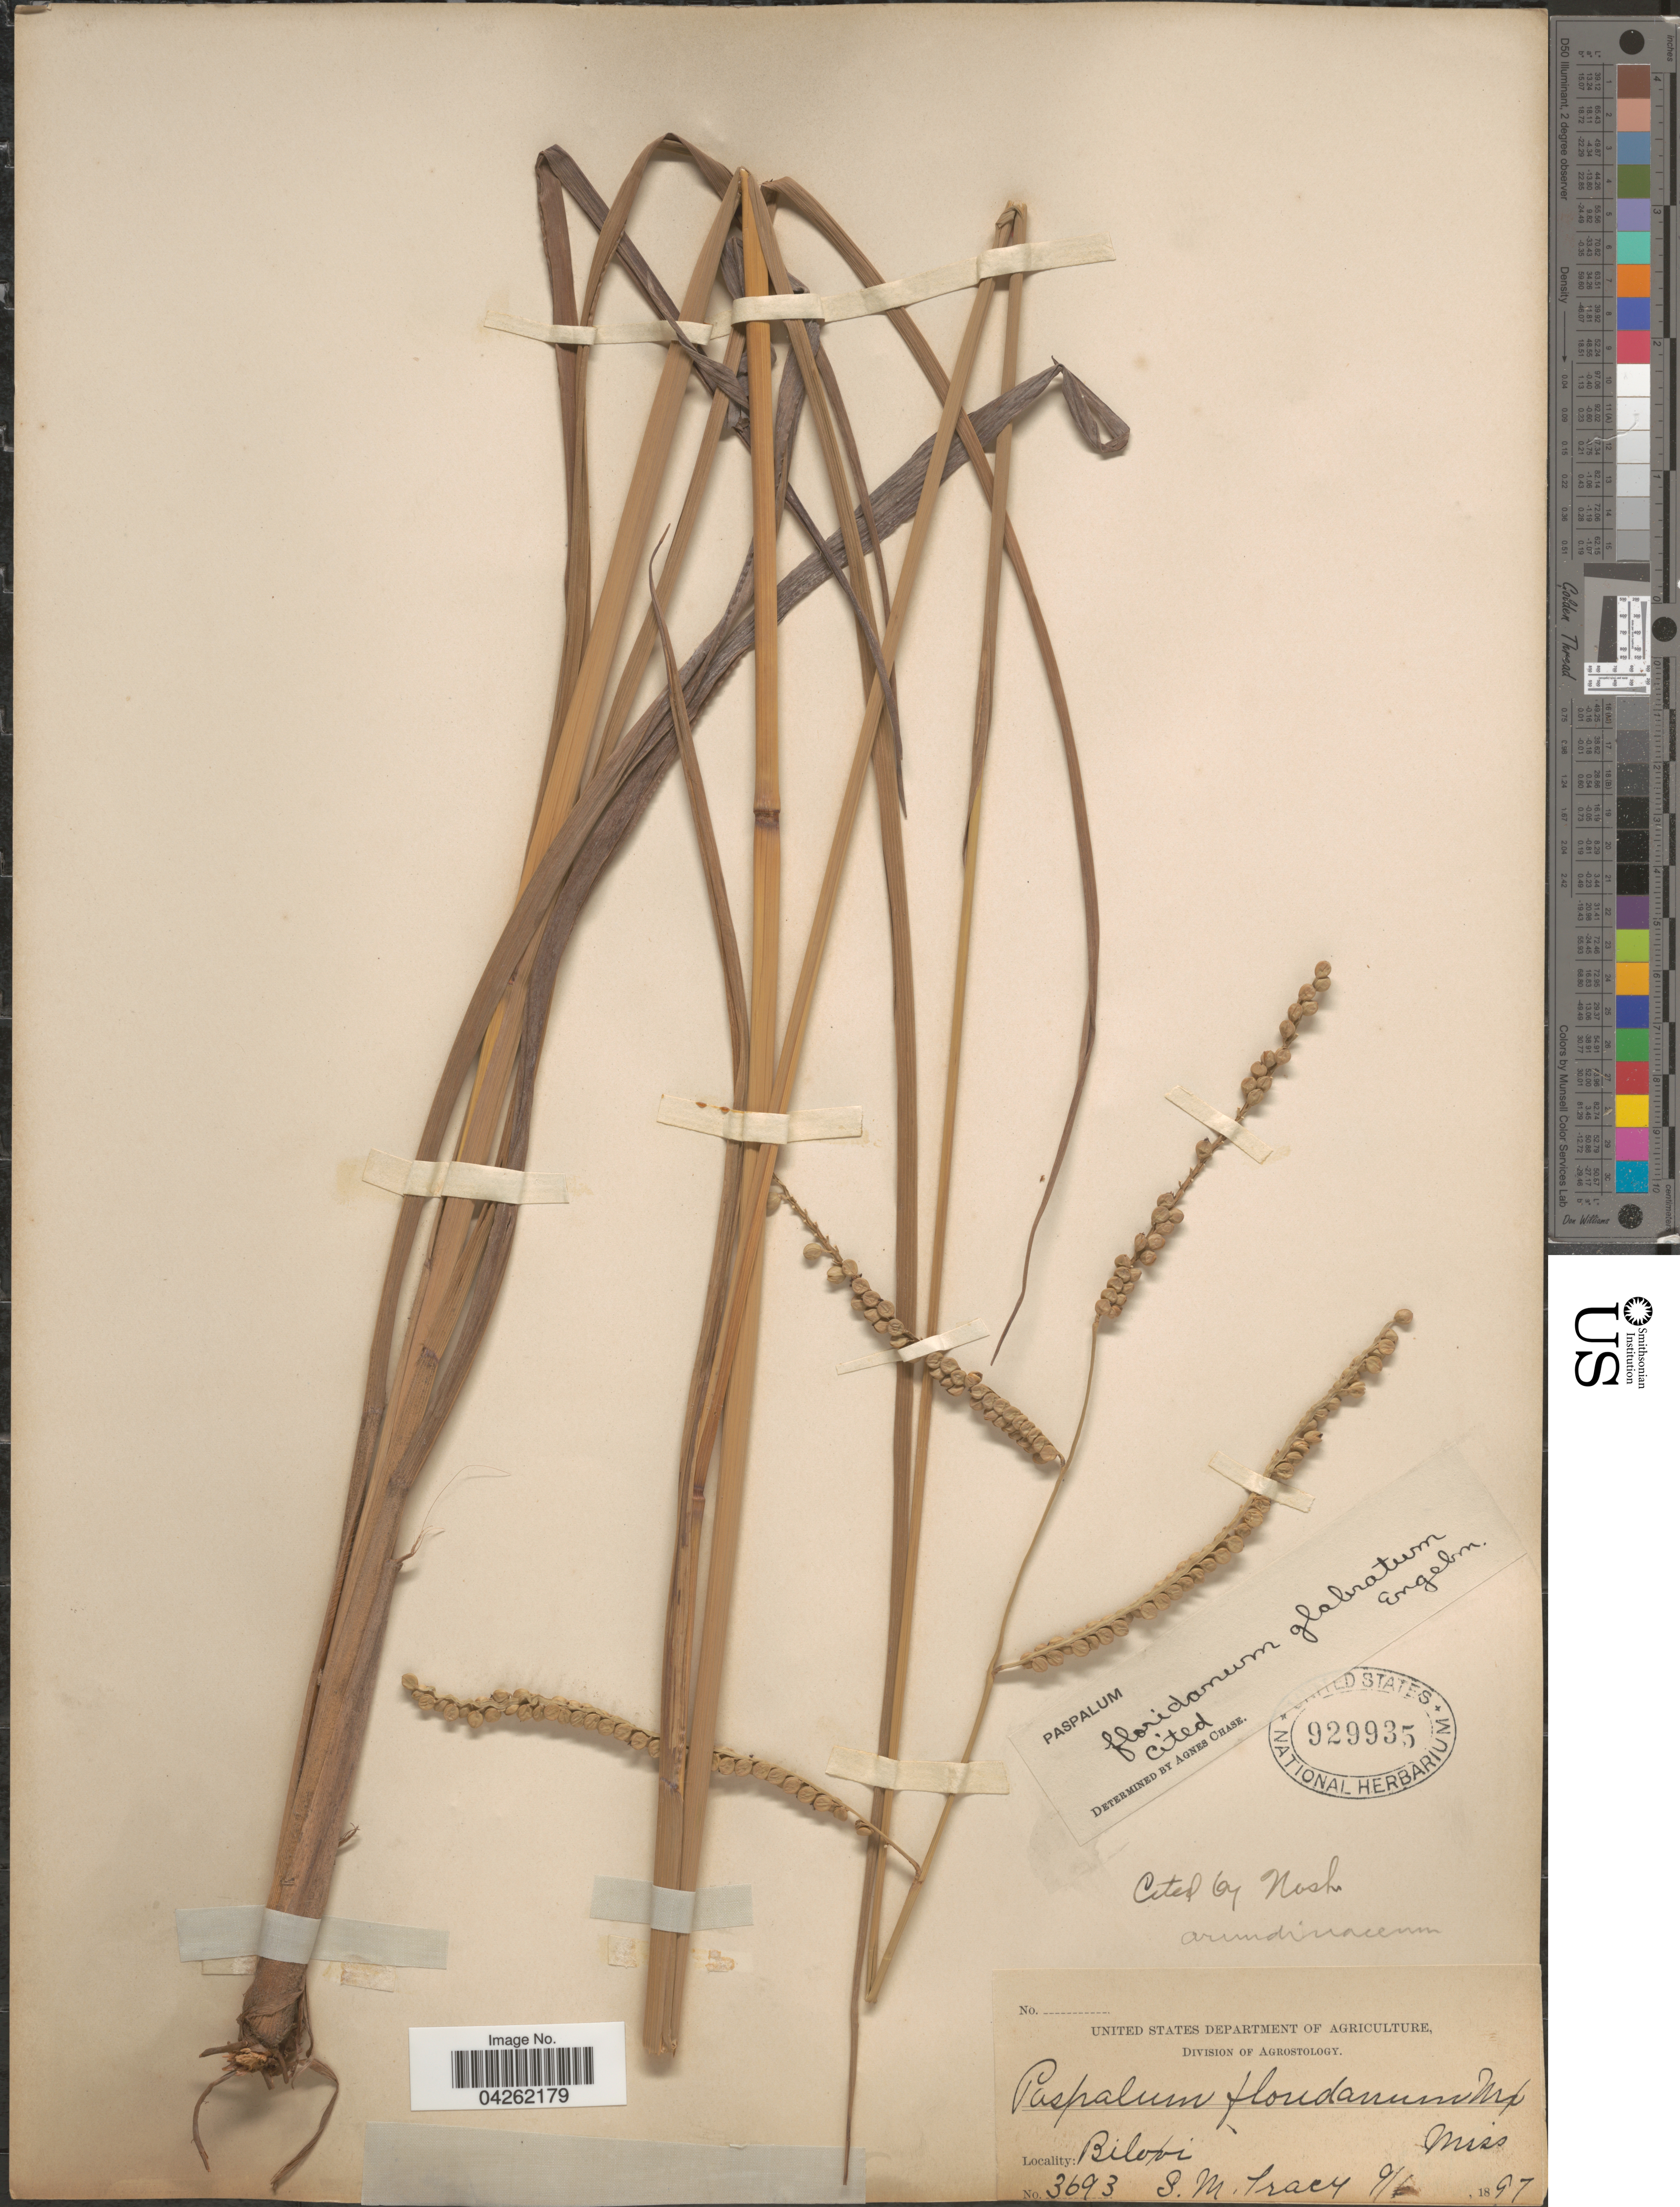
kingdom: Plantae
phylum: Tracheophyta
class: Liliopsida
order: Poales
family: Poaceae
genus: Paspalum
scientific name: Paspalum floridanum var. glabratum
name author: Engelm. ex Vasey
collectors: S. M. Tracy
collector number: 3693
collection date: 1897-09-01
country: United States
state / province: Mississippi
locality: Biloxi.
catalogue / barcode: US 929935